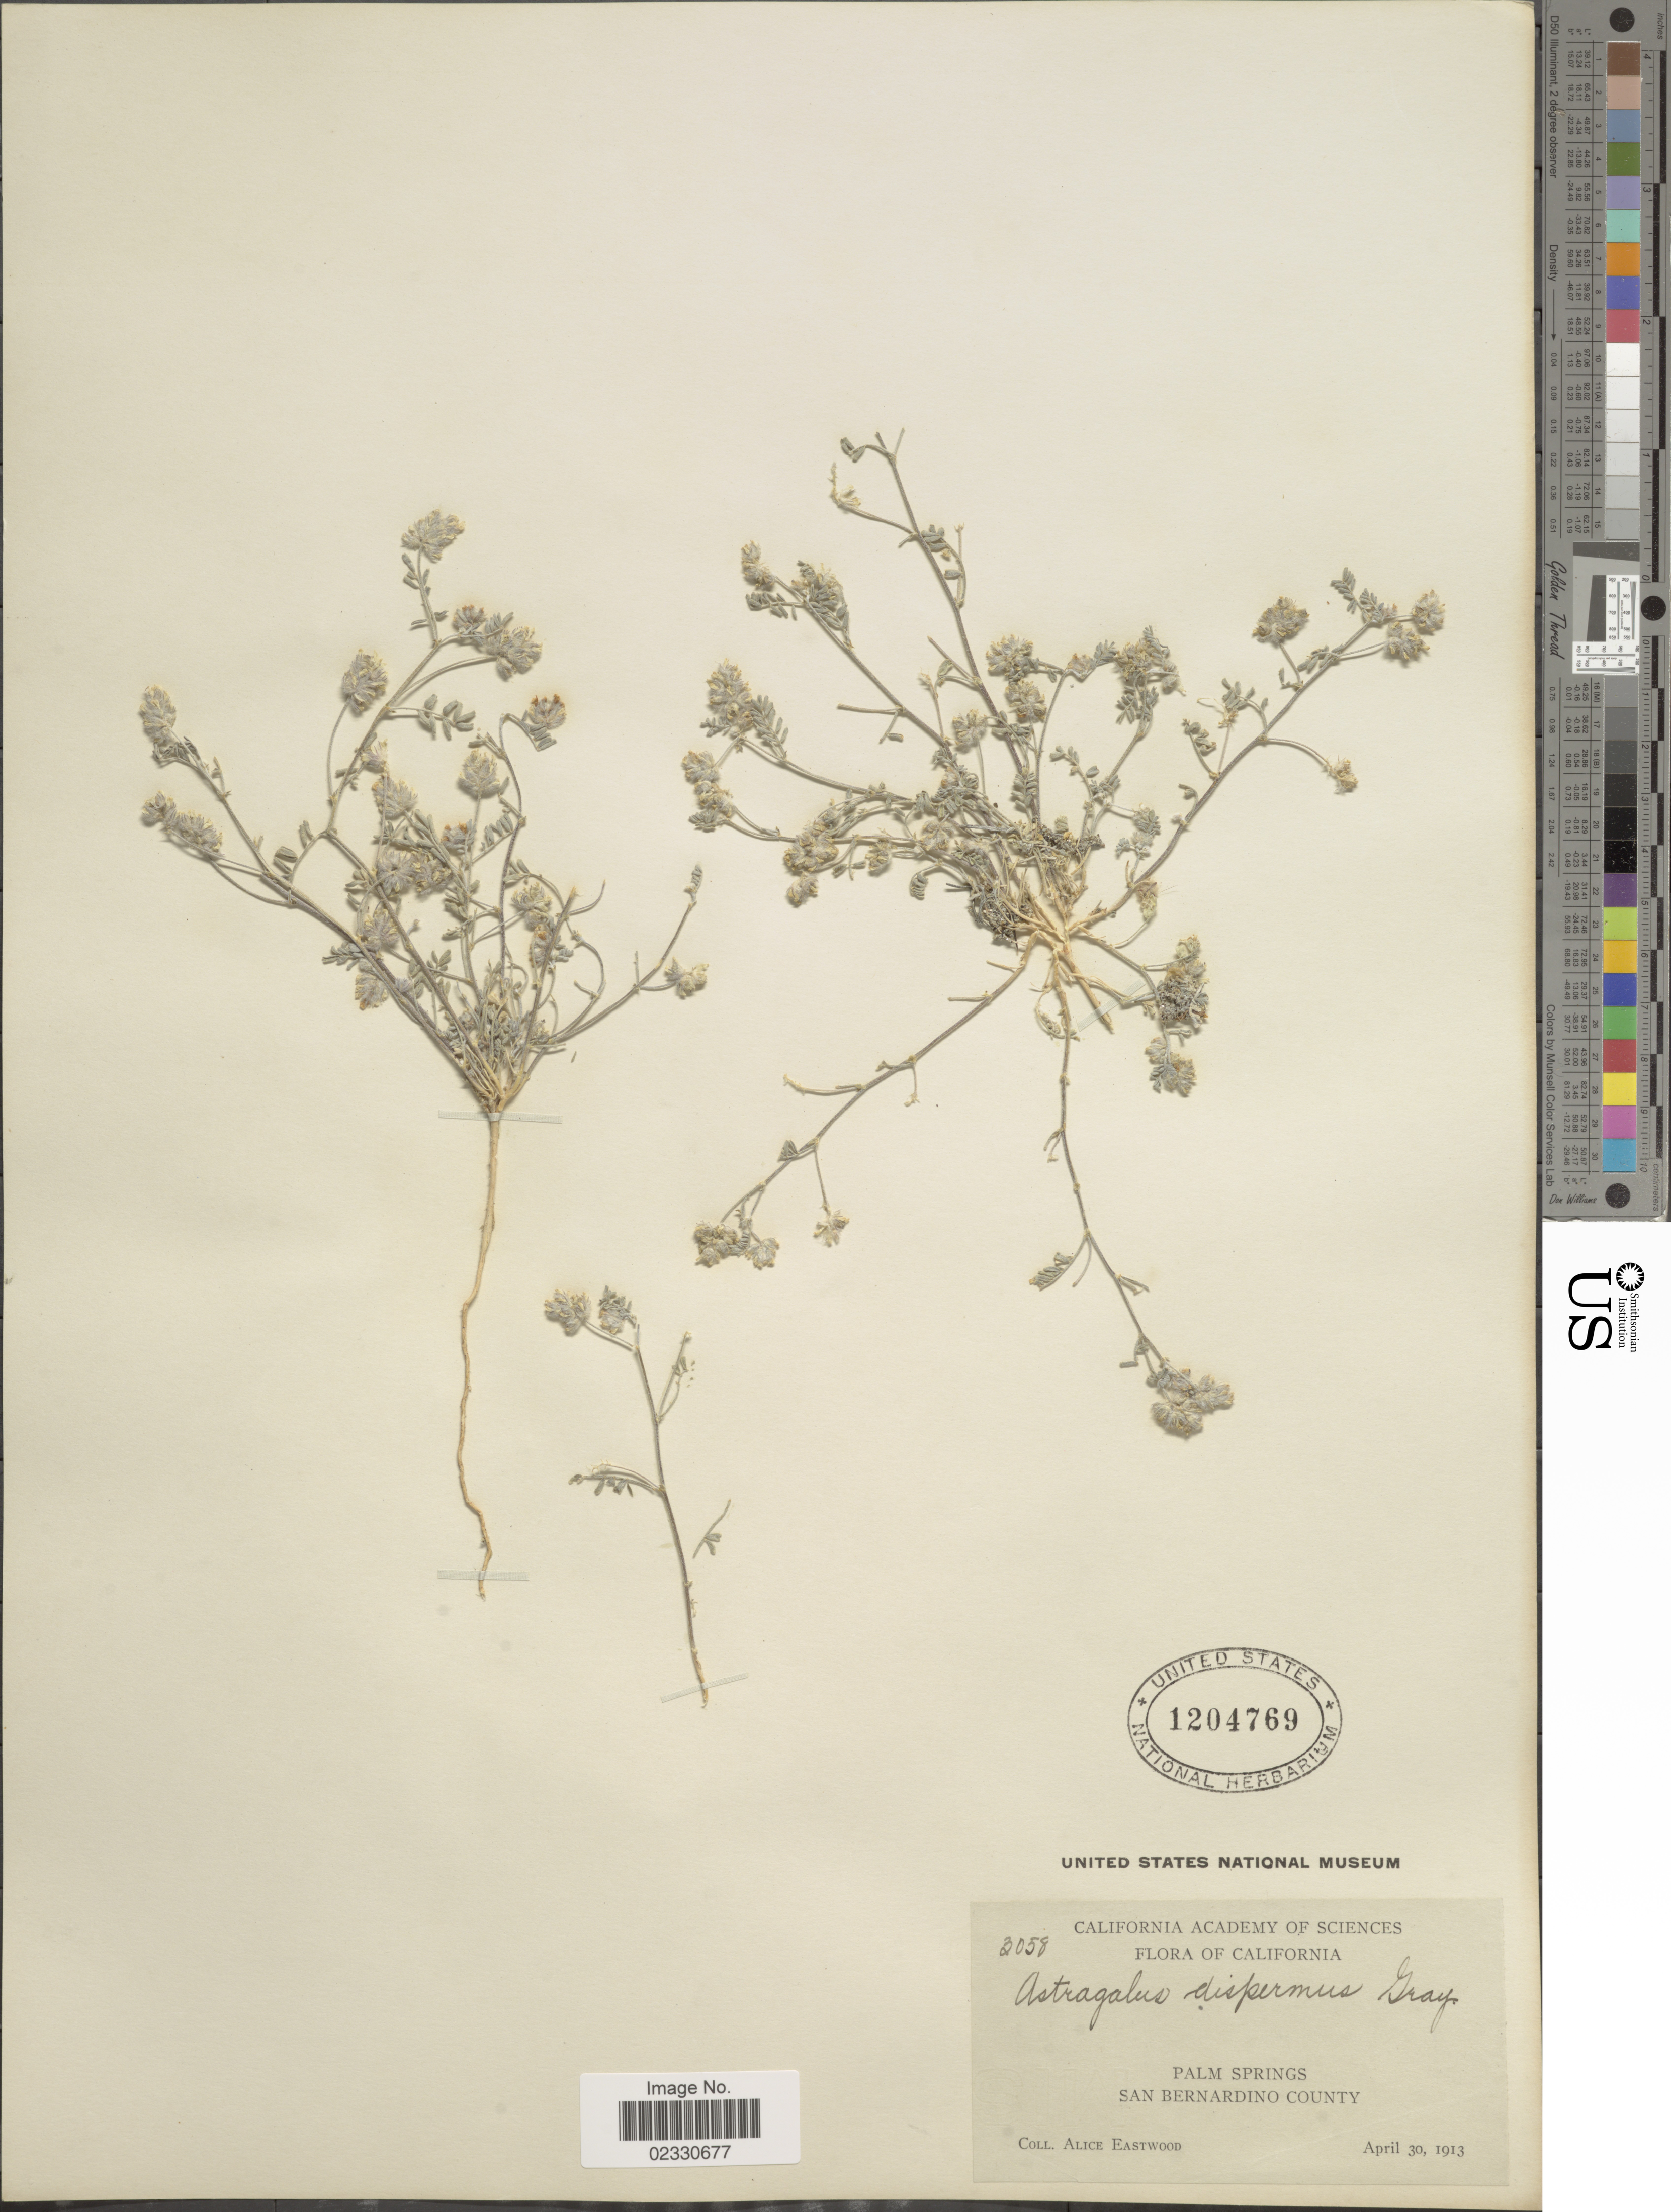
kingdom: Plantae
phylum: Tracheophyta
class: Magnoliopsida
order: Fabales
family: Fabaceae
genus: Astragalus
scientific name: Astragalus dispermus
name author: A. Gray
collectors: A. Eastwood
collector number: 3058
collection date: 1913-04-30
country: United States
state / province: California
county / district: San Bernardino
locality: Palm Springs, San Bernardino County.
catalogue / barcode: US 1204769